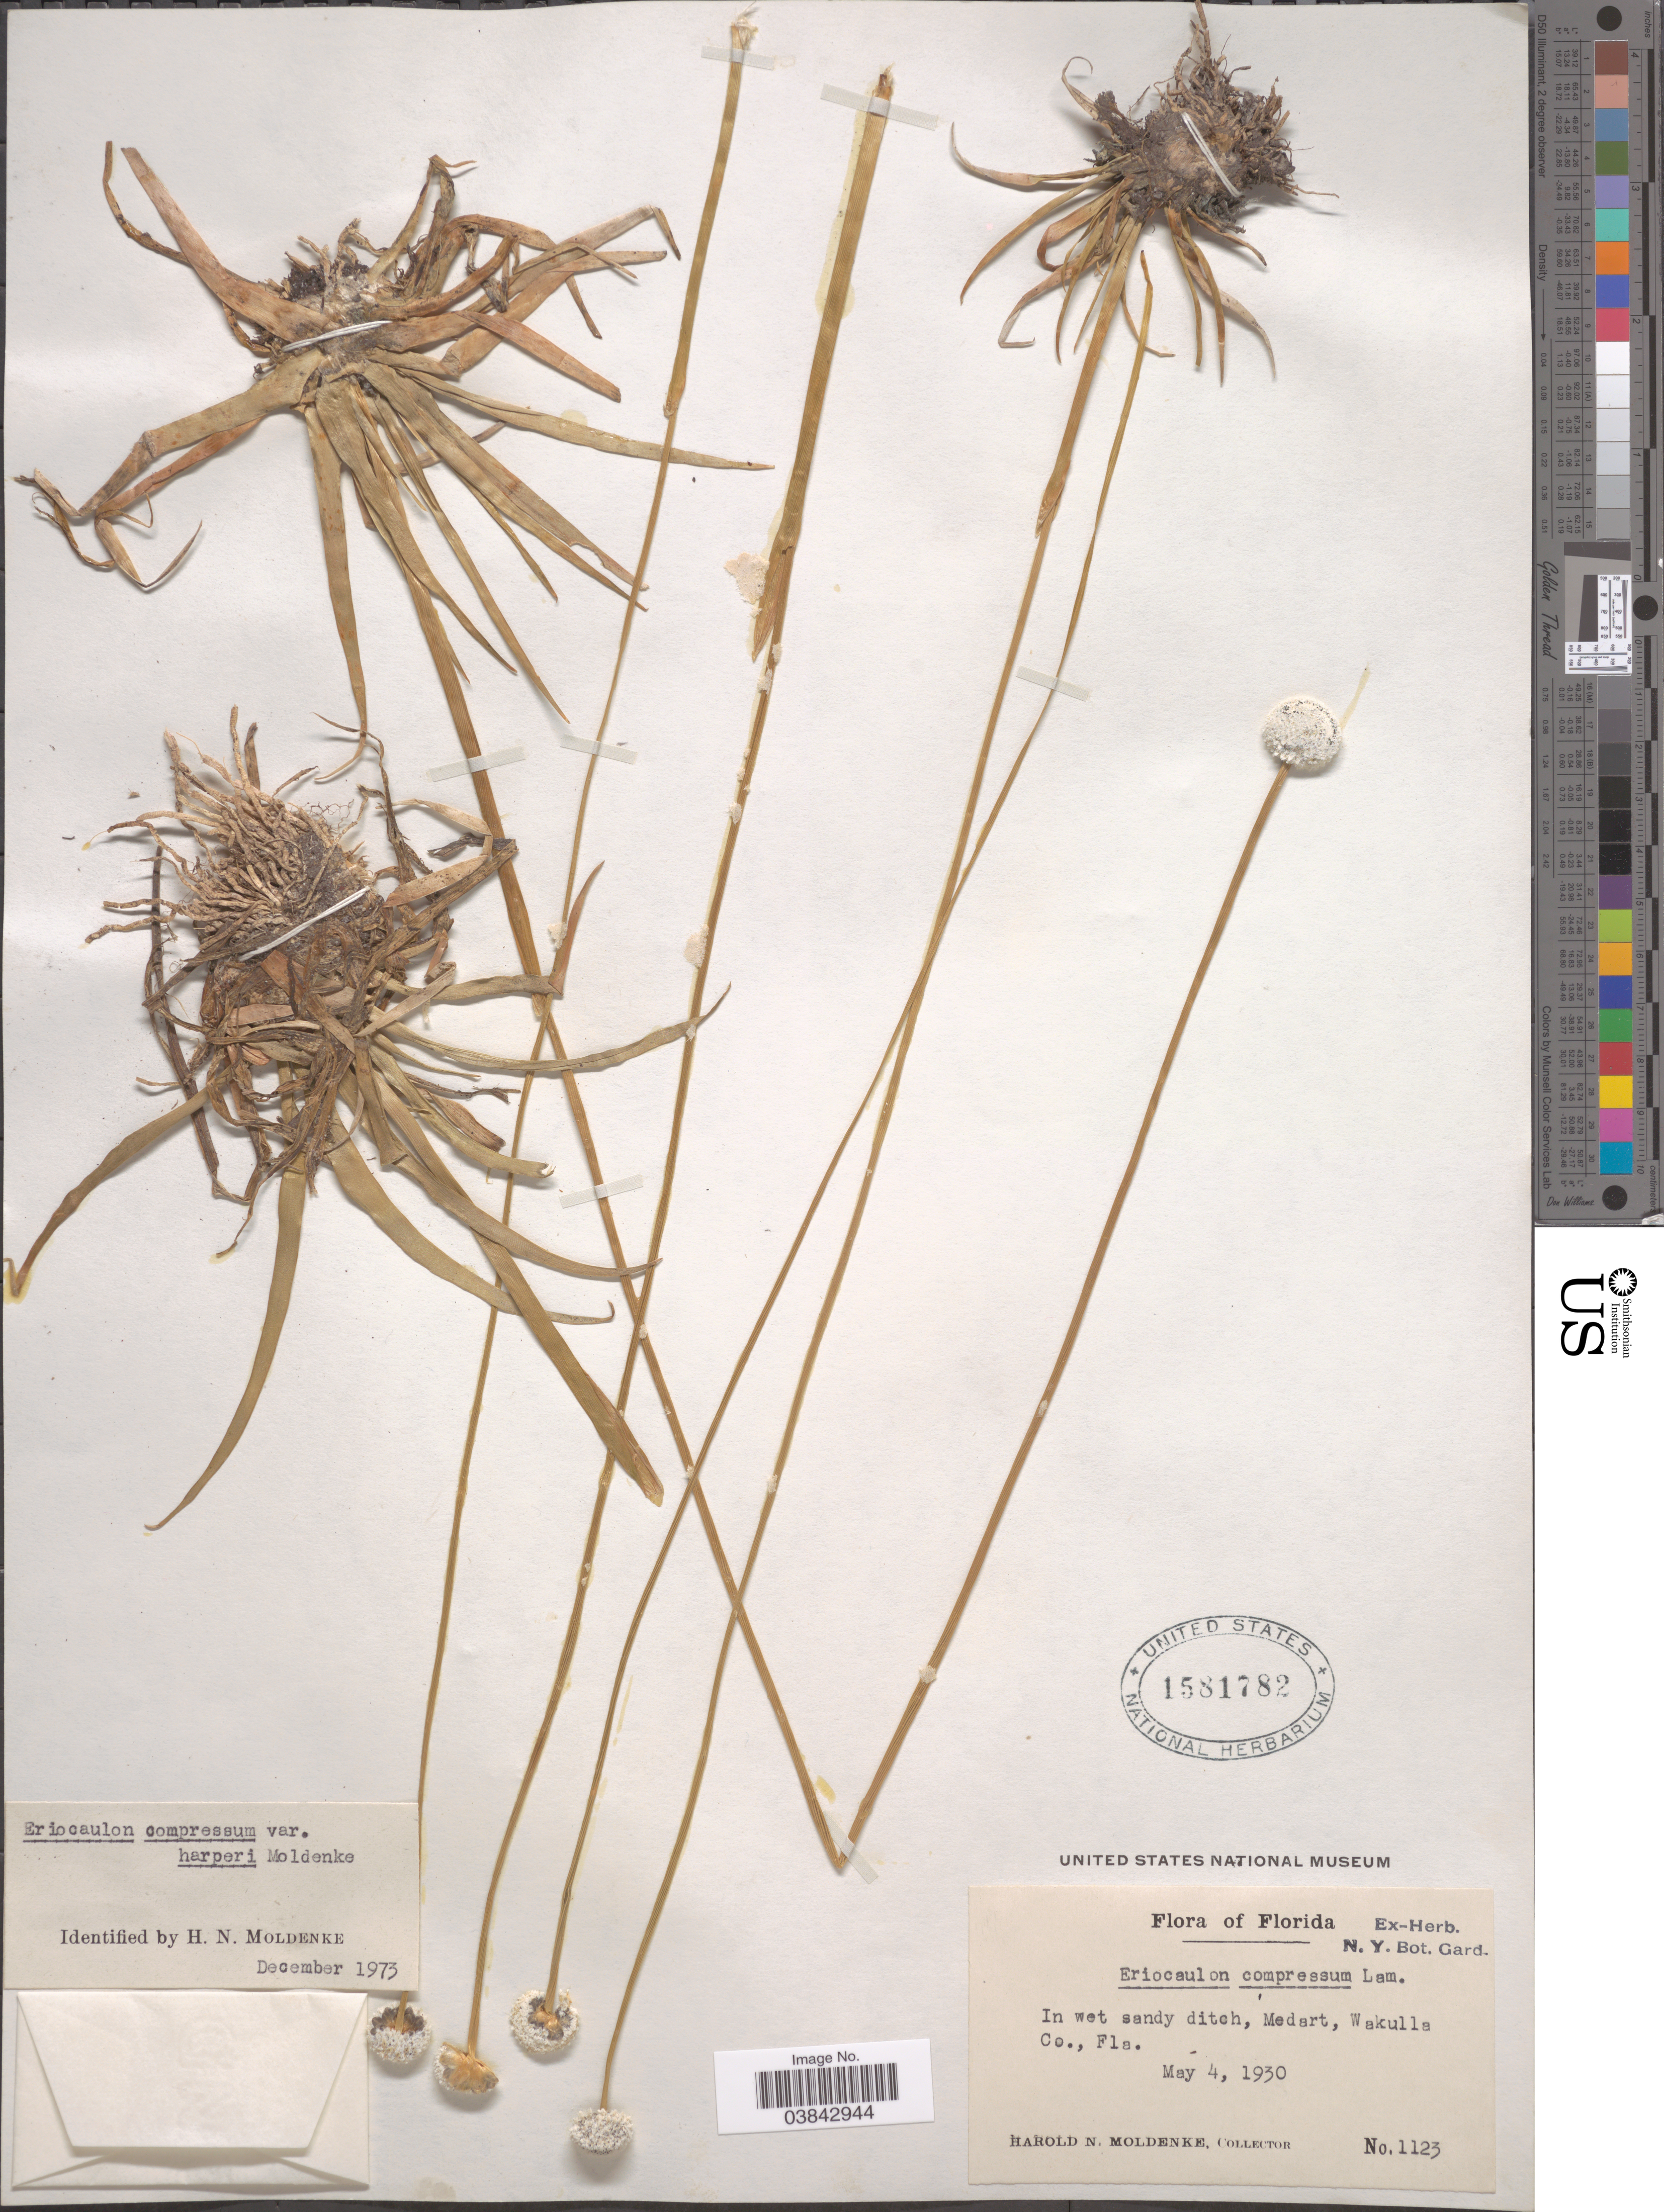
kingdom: Plantae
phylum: Tracheophyta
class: Liliopsida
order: Poales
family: Eriocaulaceae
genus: Eriocaulon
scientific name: Eriocaulon compressum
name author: Lam.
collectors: H. N. Moldenke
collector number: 1123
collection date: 1930-05-04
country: United States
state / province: Florida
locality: Medart, Wakulla Co.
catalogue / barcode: US 1581782